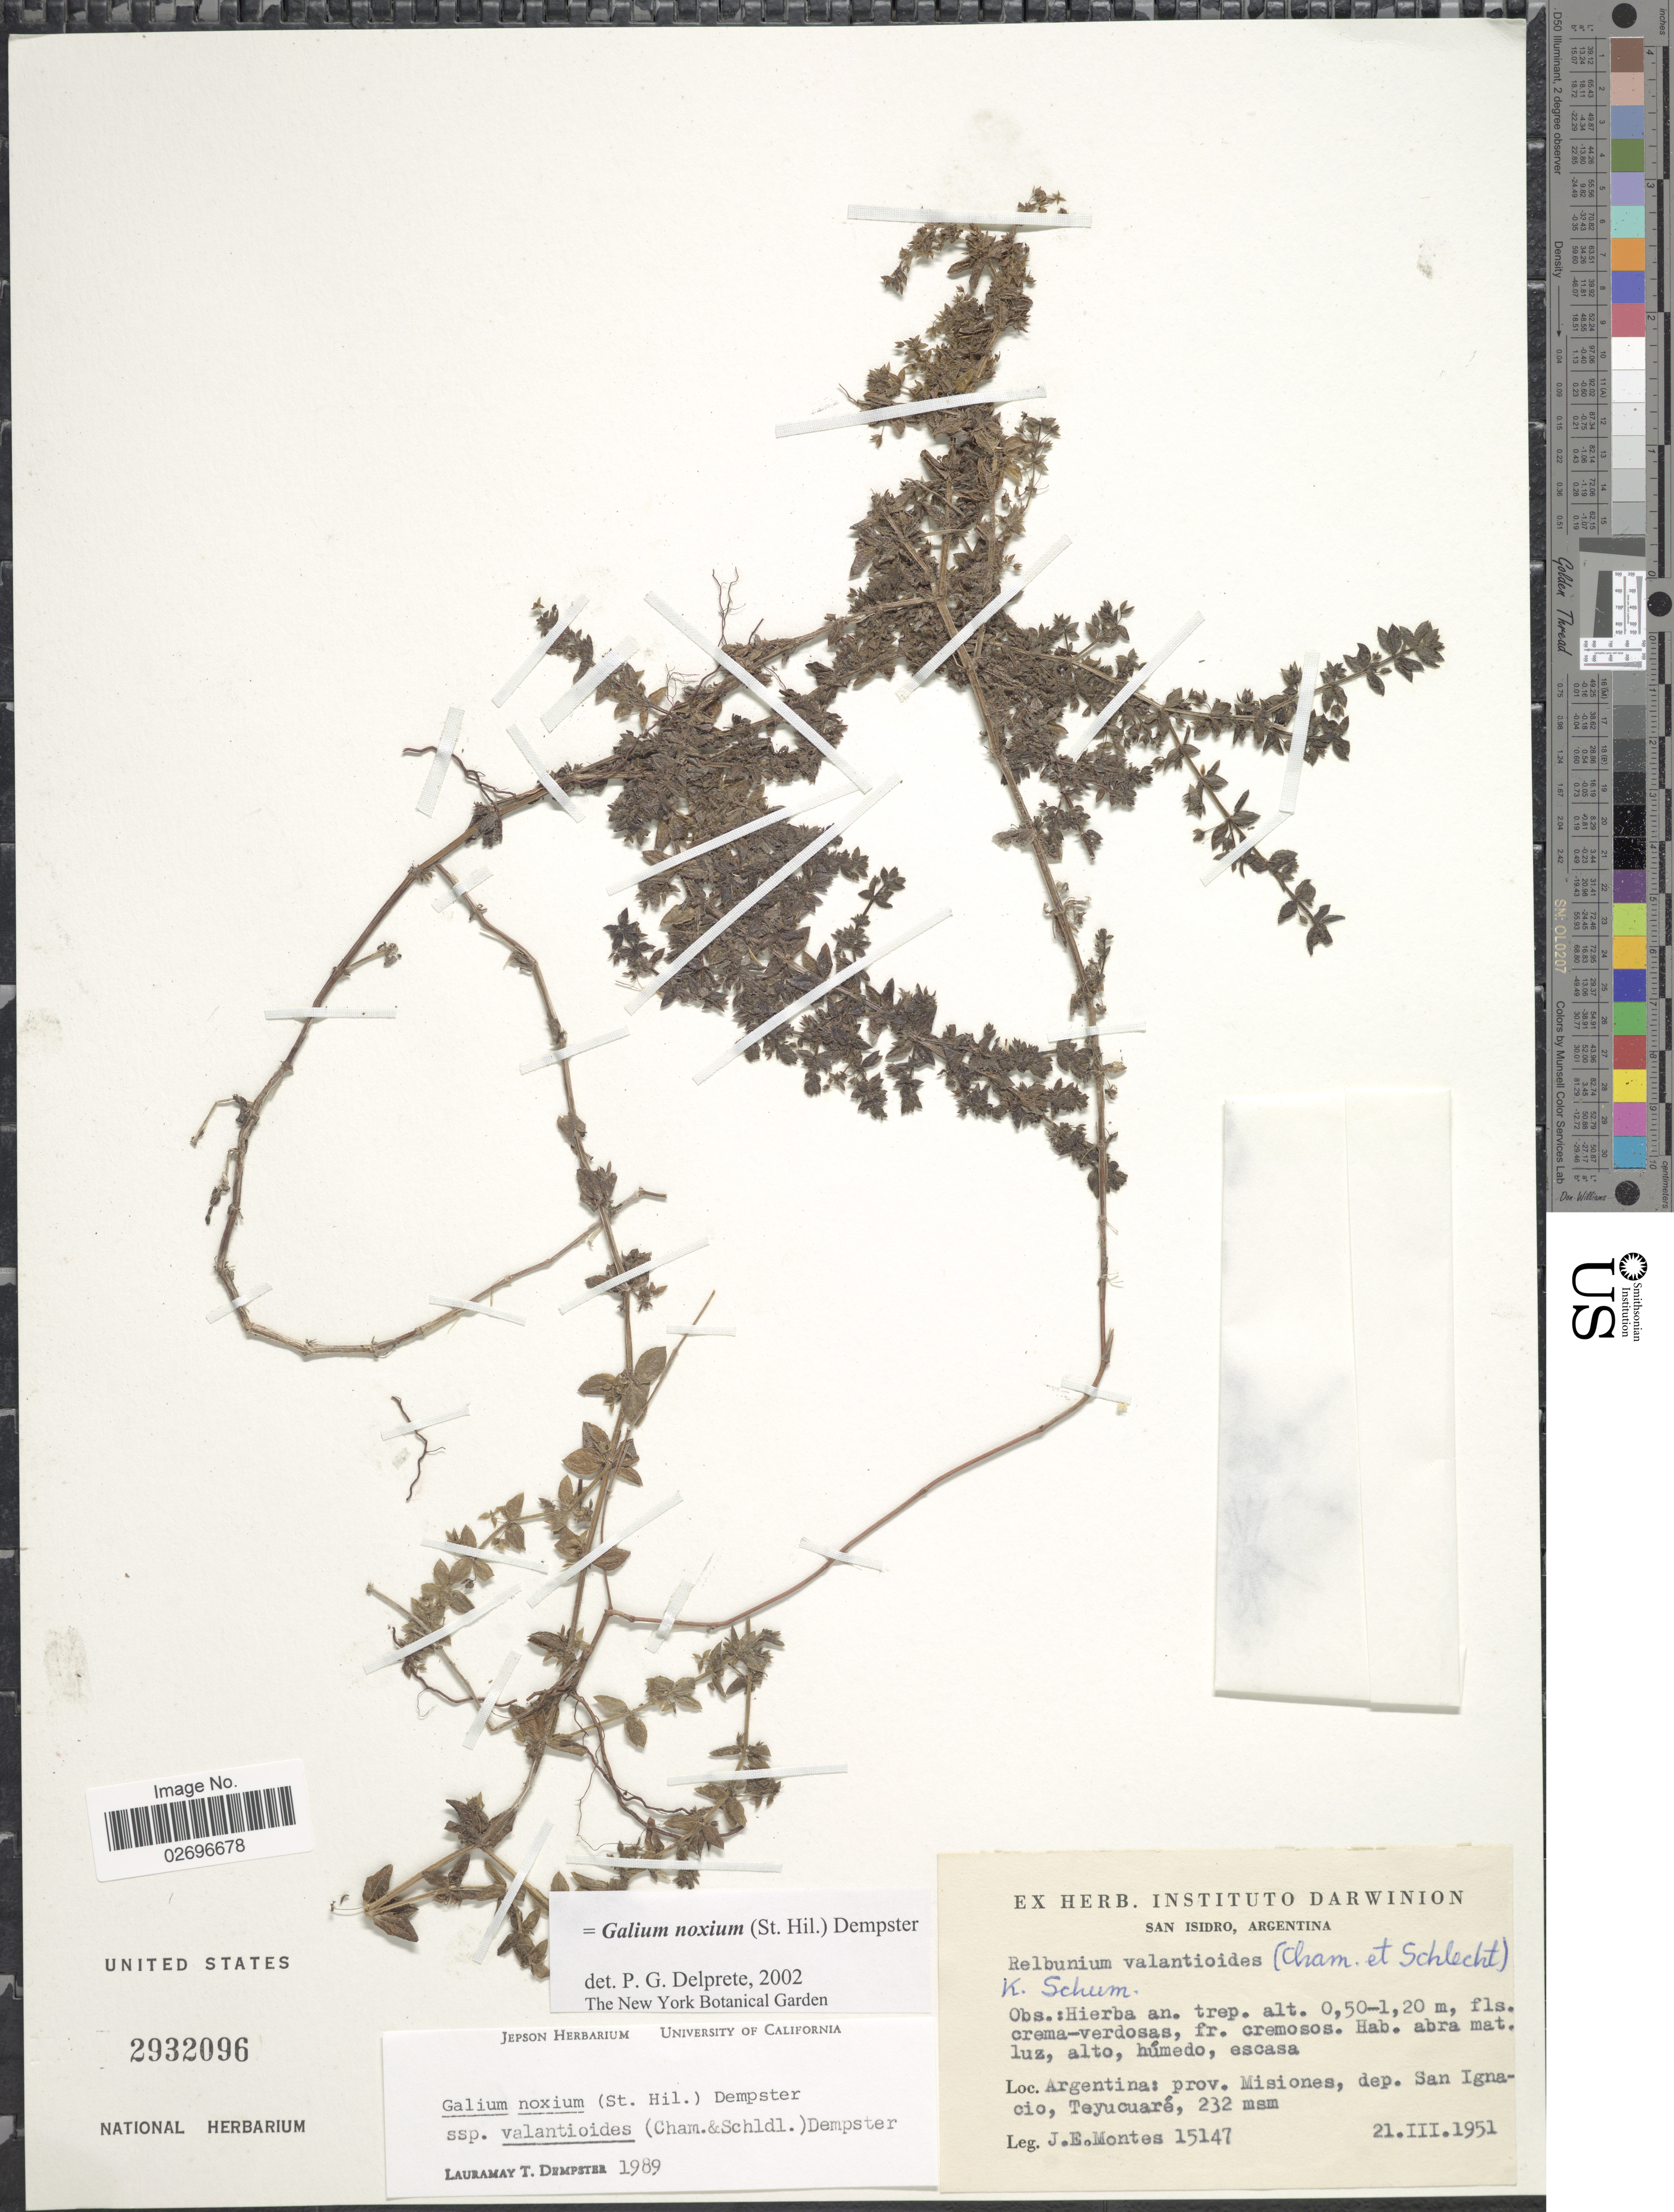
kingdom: Plantae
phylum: Tracheophyta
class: Magnoliopsida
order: Gentianales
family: Rubiaceae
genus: Galium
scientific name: Galium noxium subsp. valantioides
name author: (Cham. & Schltdl.) Dempster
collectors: J. E. Montes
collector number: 15147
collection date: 1951-03-21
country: Argentina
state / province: Misiones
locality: Dep. San Ignacio, Teyucuaré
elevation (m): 232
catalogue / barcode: US 2932096